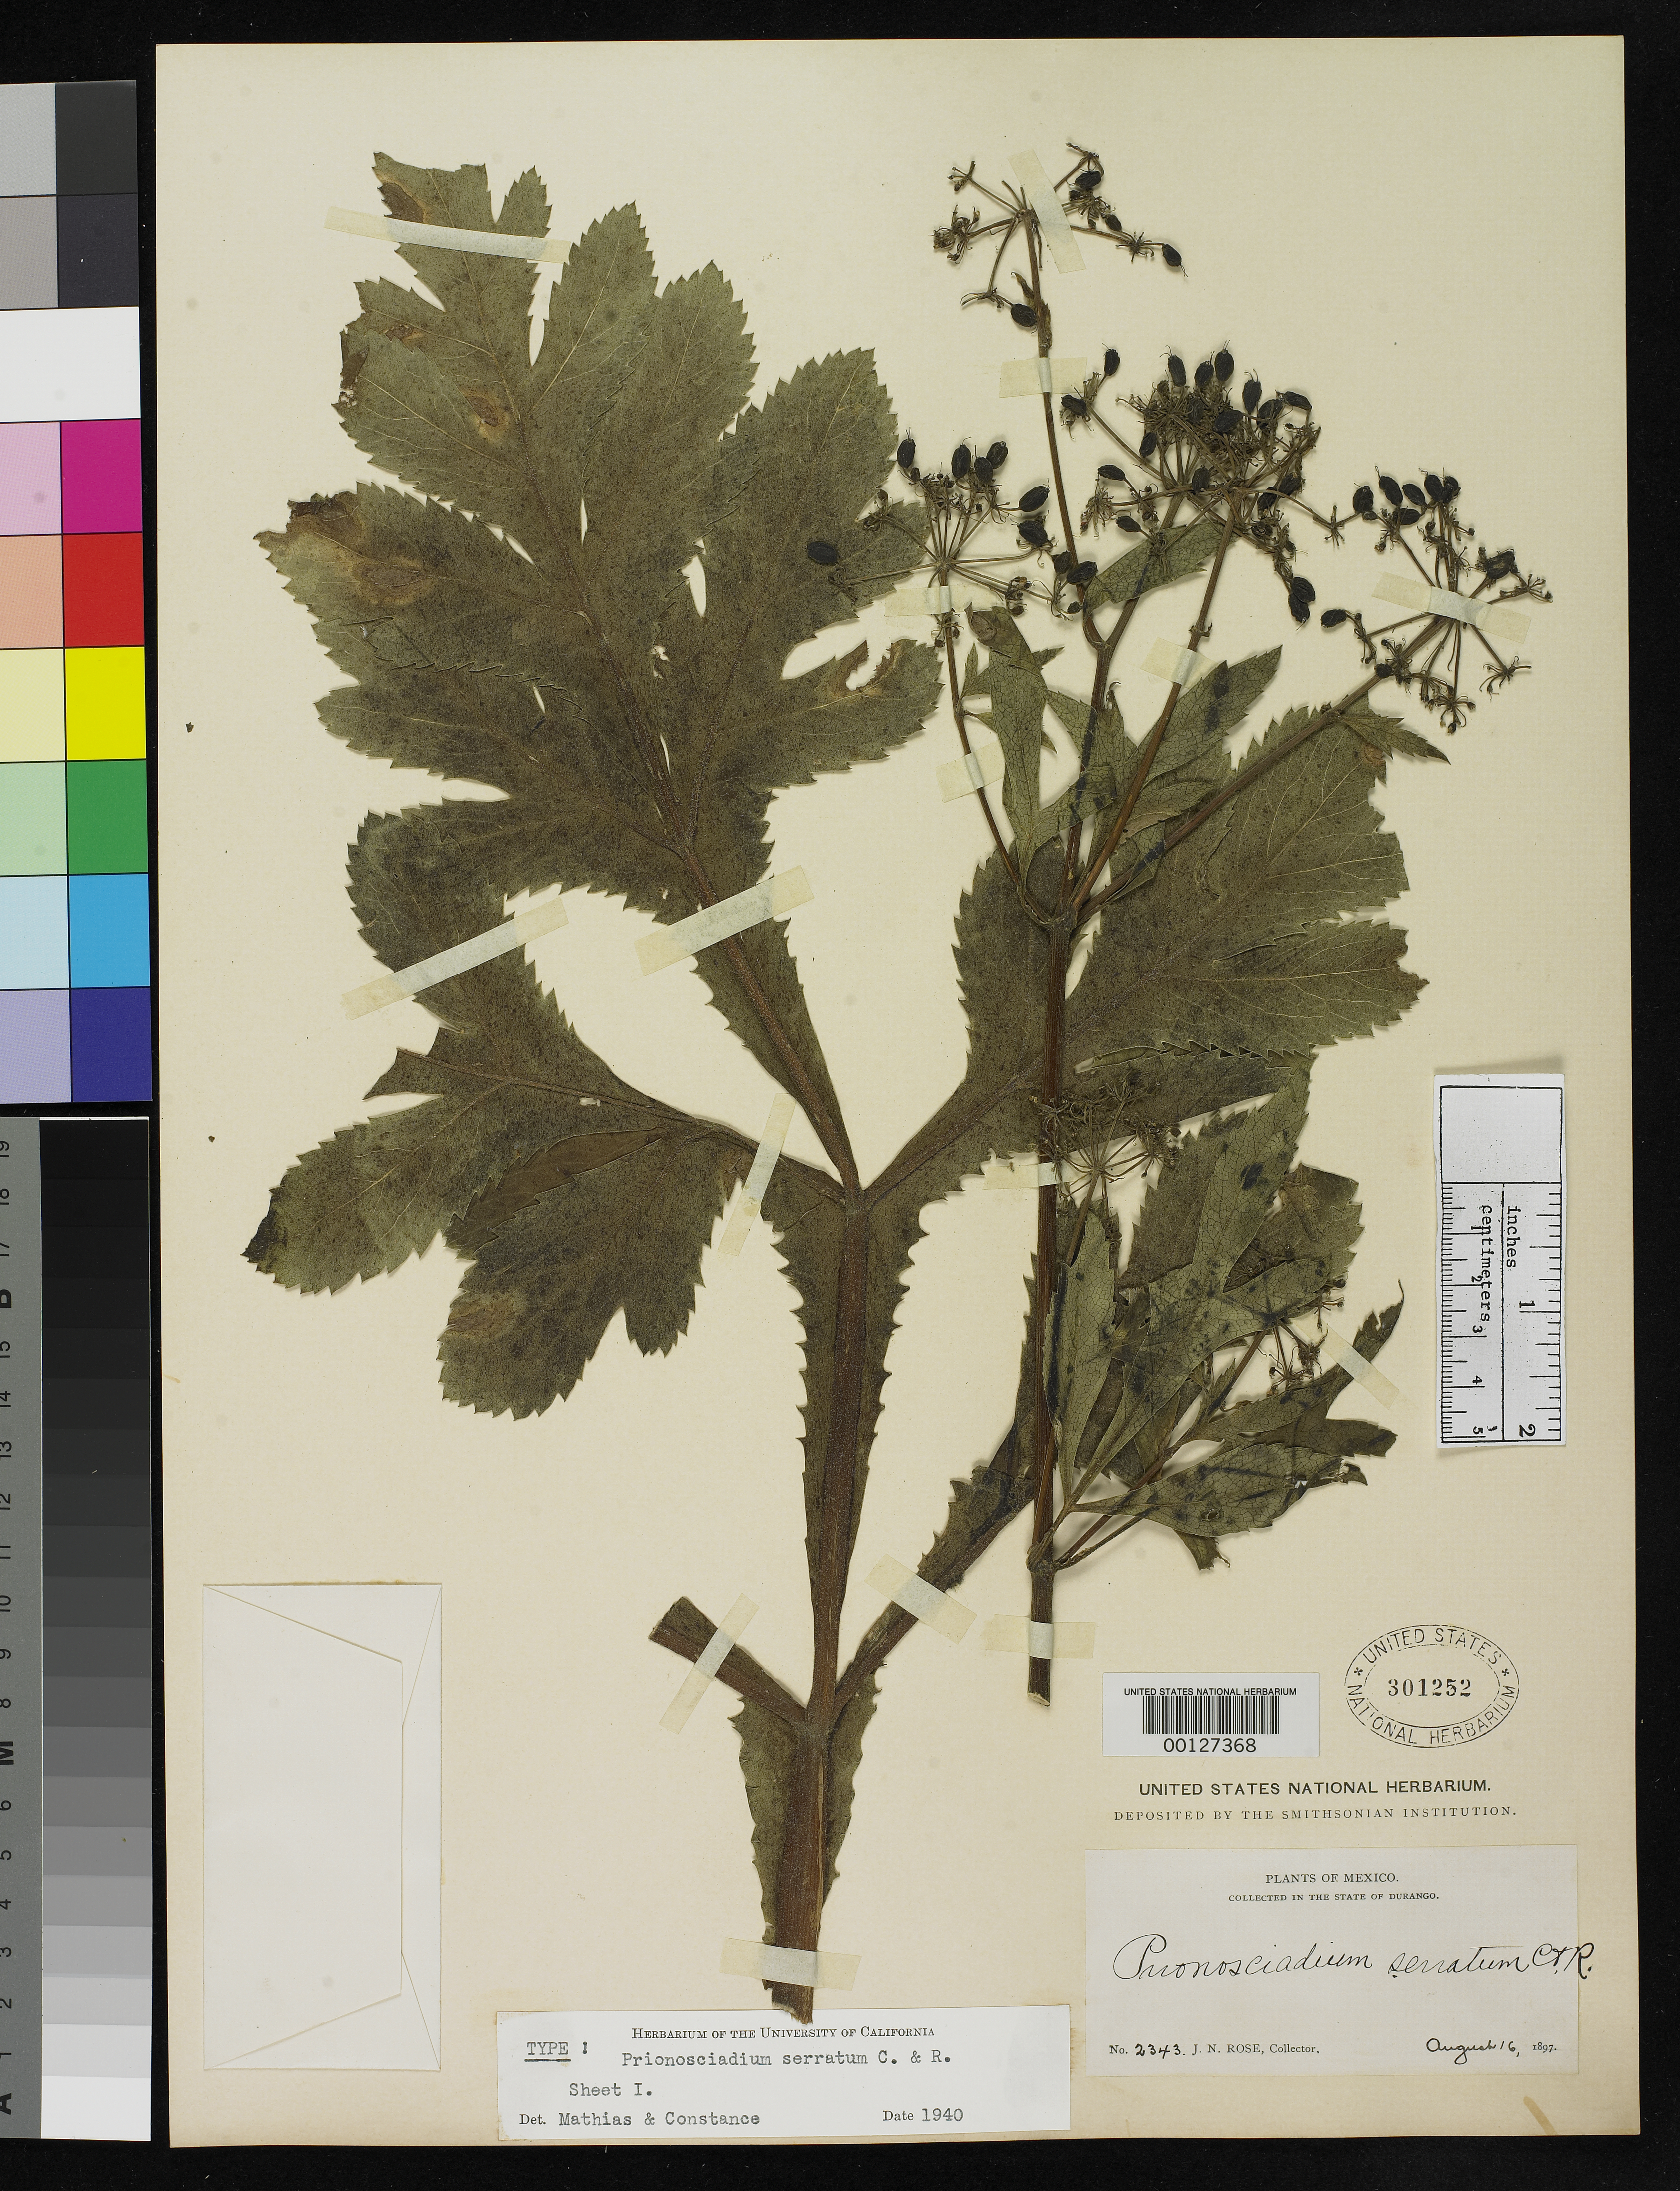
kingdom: Plantae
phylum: Tracheophyta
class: Magnoliopsida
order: Apiales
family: Apiaceae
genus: Prionosciadium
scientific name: Prionosciadium serratum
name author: J.M. Coult. & Rose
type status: Syntype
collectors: J. N. Rose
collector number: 2343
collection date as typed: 16 Aug 1897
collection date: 1897-08-16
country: Mexico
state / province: Durango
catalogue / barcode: US 301252